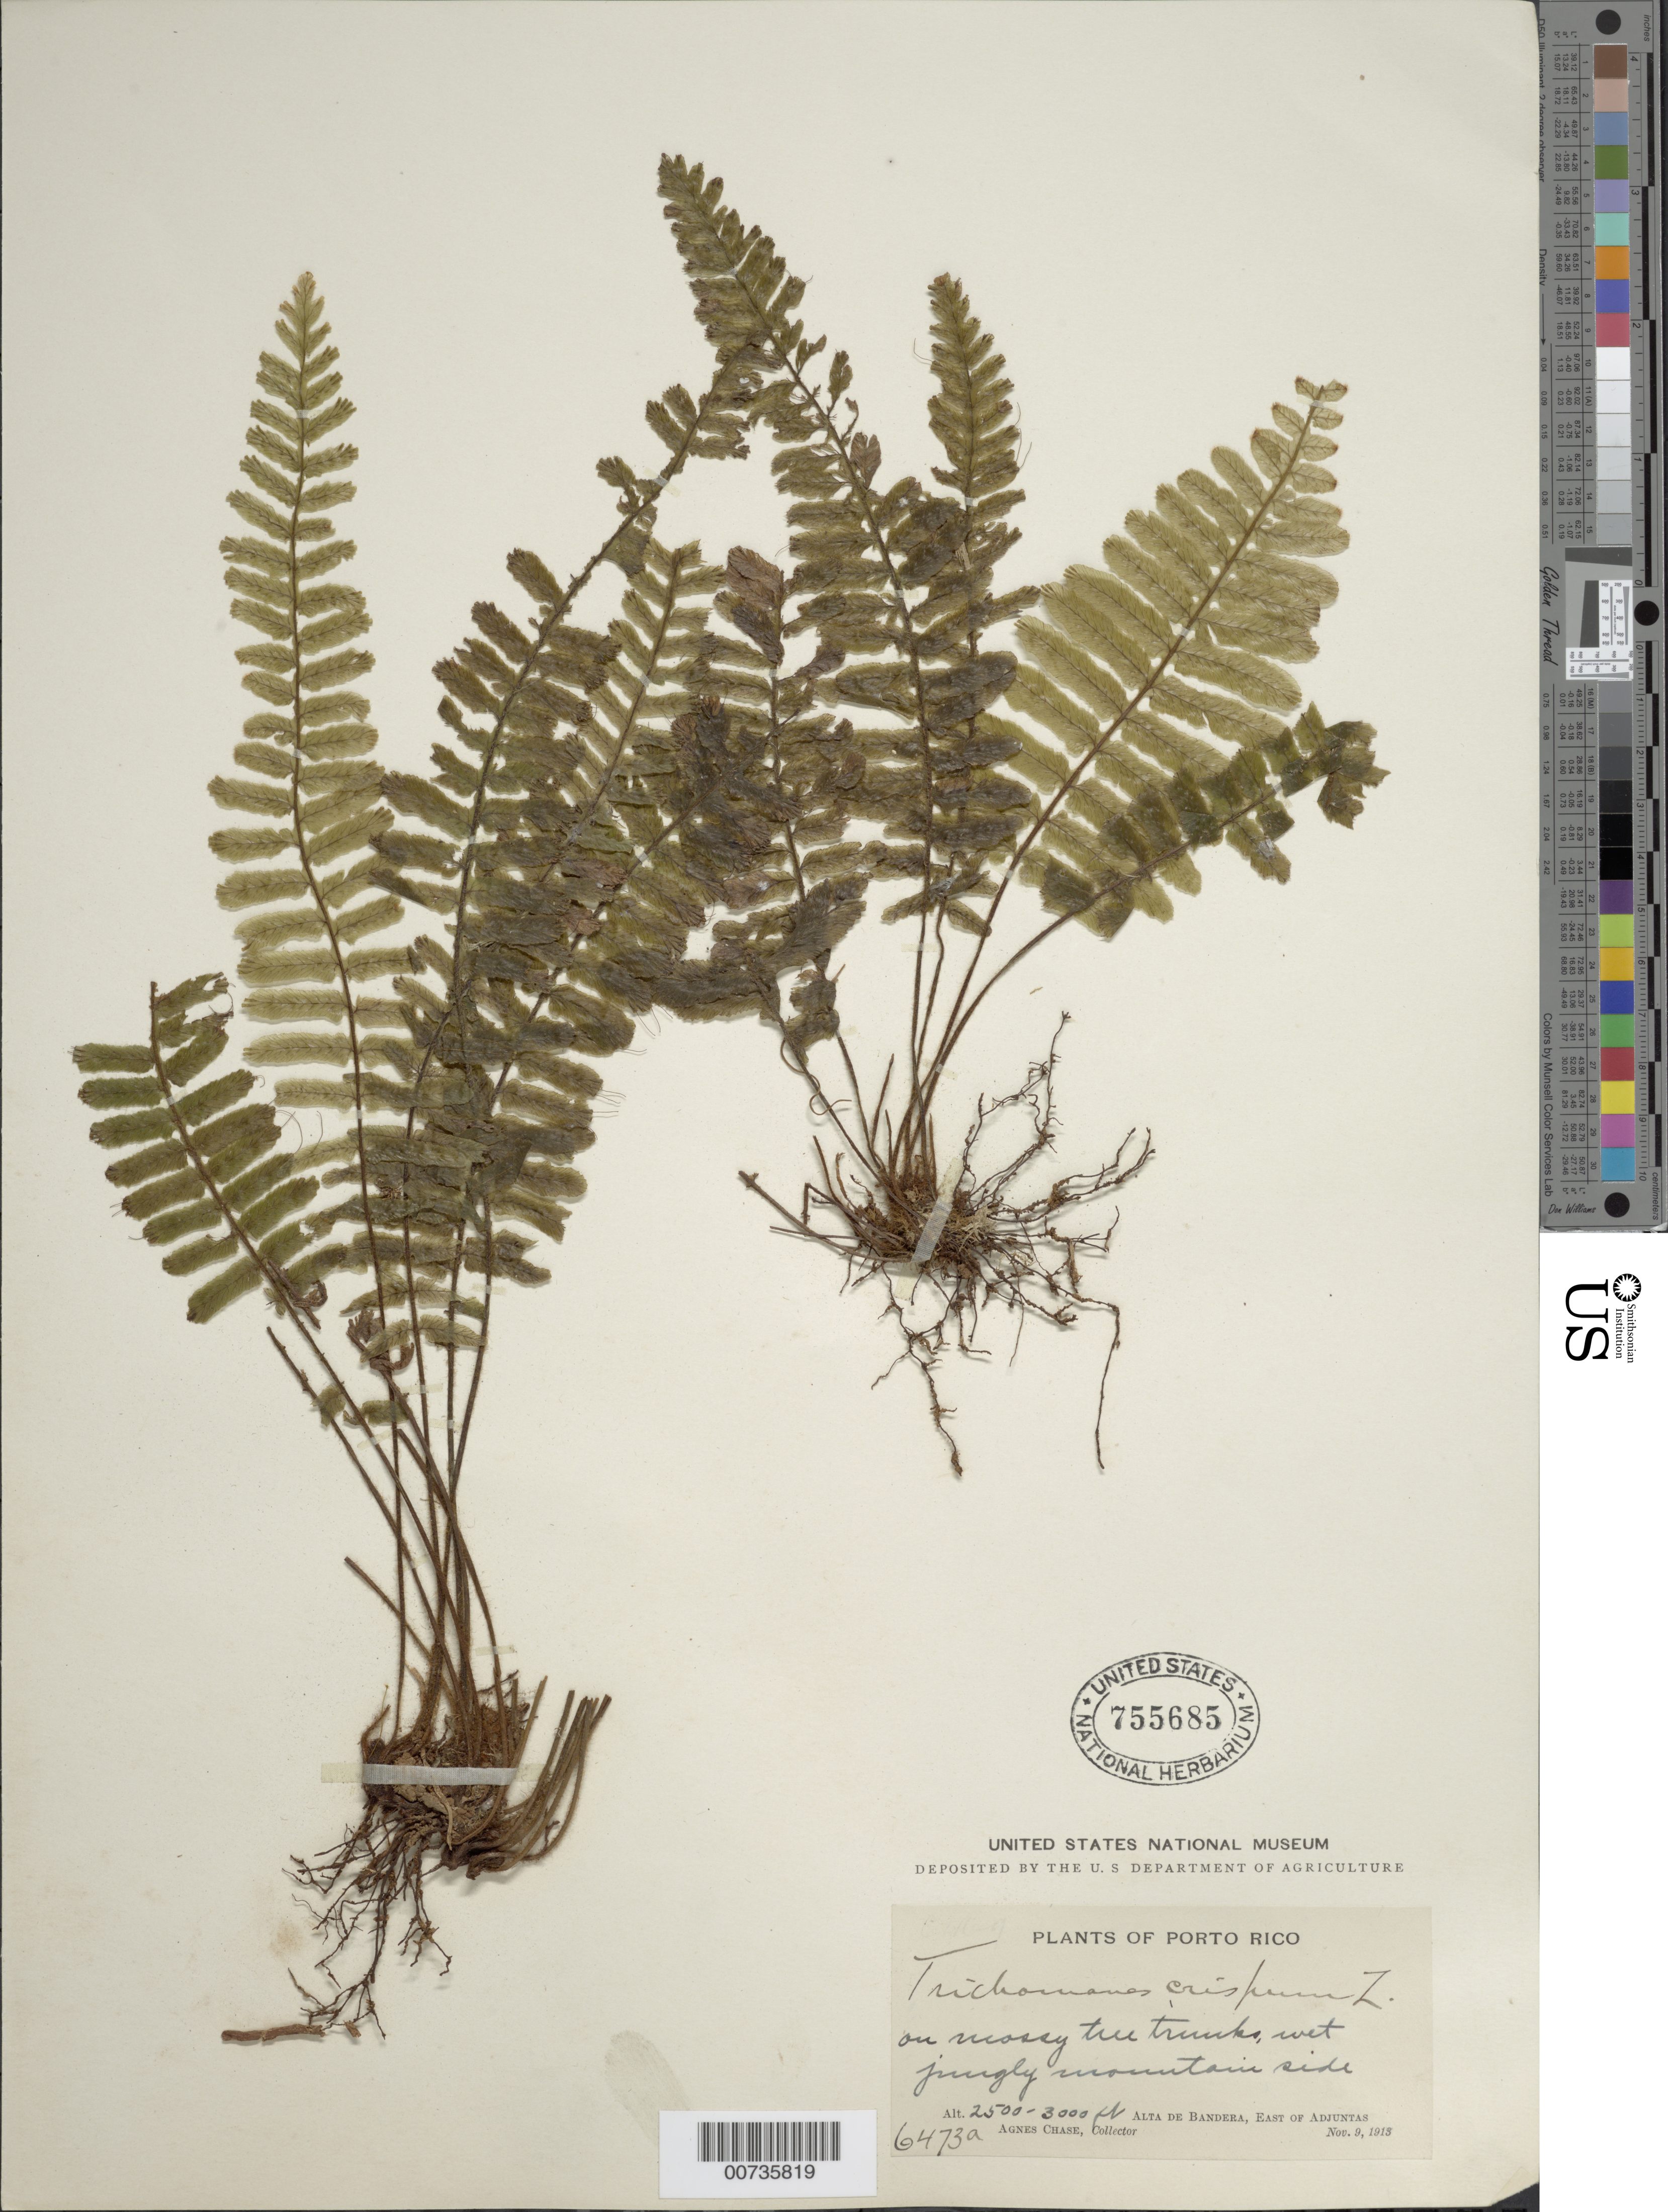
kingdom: Plantae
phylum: Tracheophyta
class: Polypodiopsida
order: Hymenophyllales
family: Hymenophyllaceae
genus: Trichomanes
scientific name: Trichomanes crispum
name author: L.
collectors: A. Chase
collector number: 6473a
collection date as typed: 09 Nov 1913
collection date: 1913-11-09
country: Puerto Rico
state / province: Adjuntas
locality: Alta de Bandera, E of Adjuntas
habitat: On mossy tree trunks, wet jungly mountain side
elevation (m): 700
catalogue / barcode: US 755685